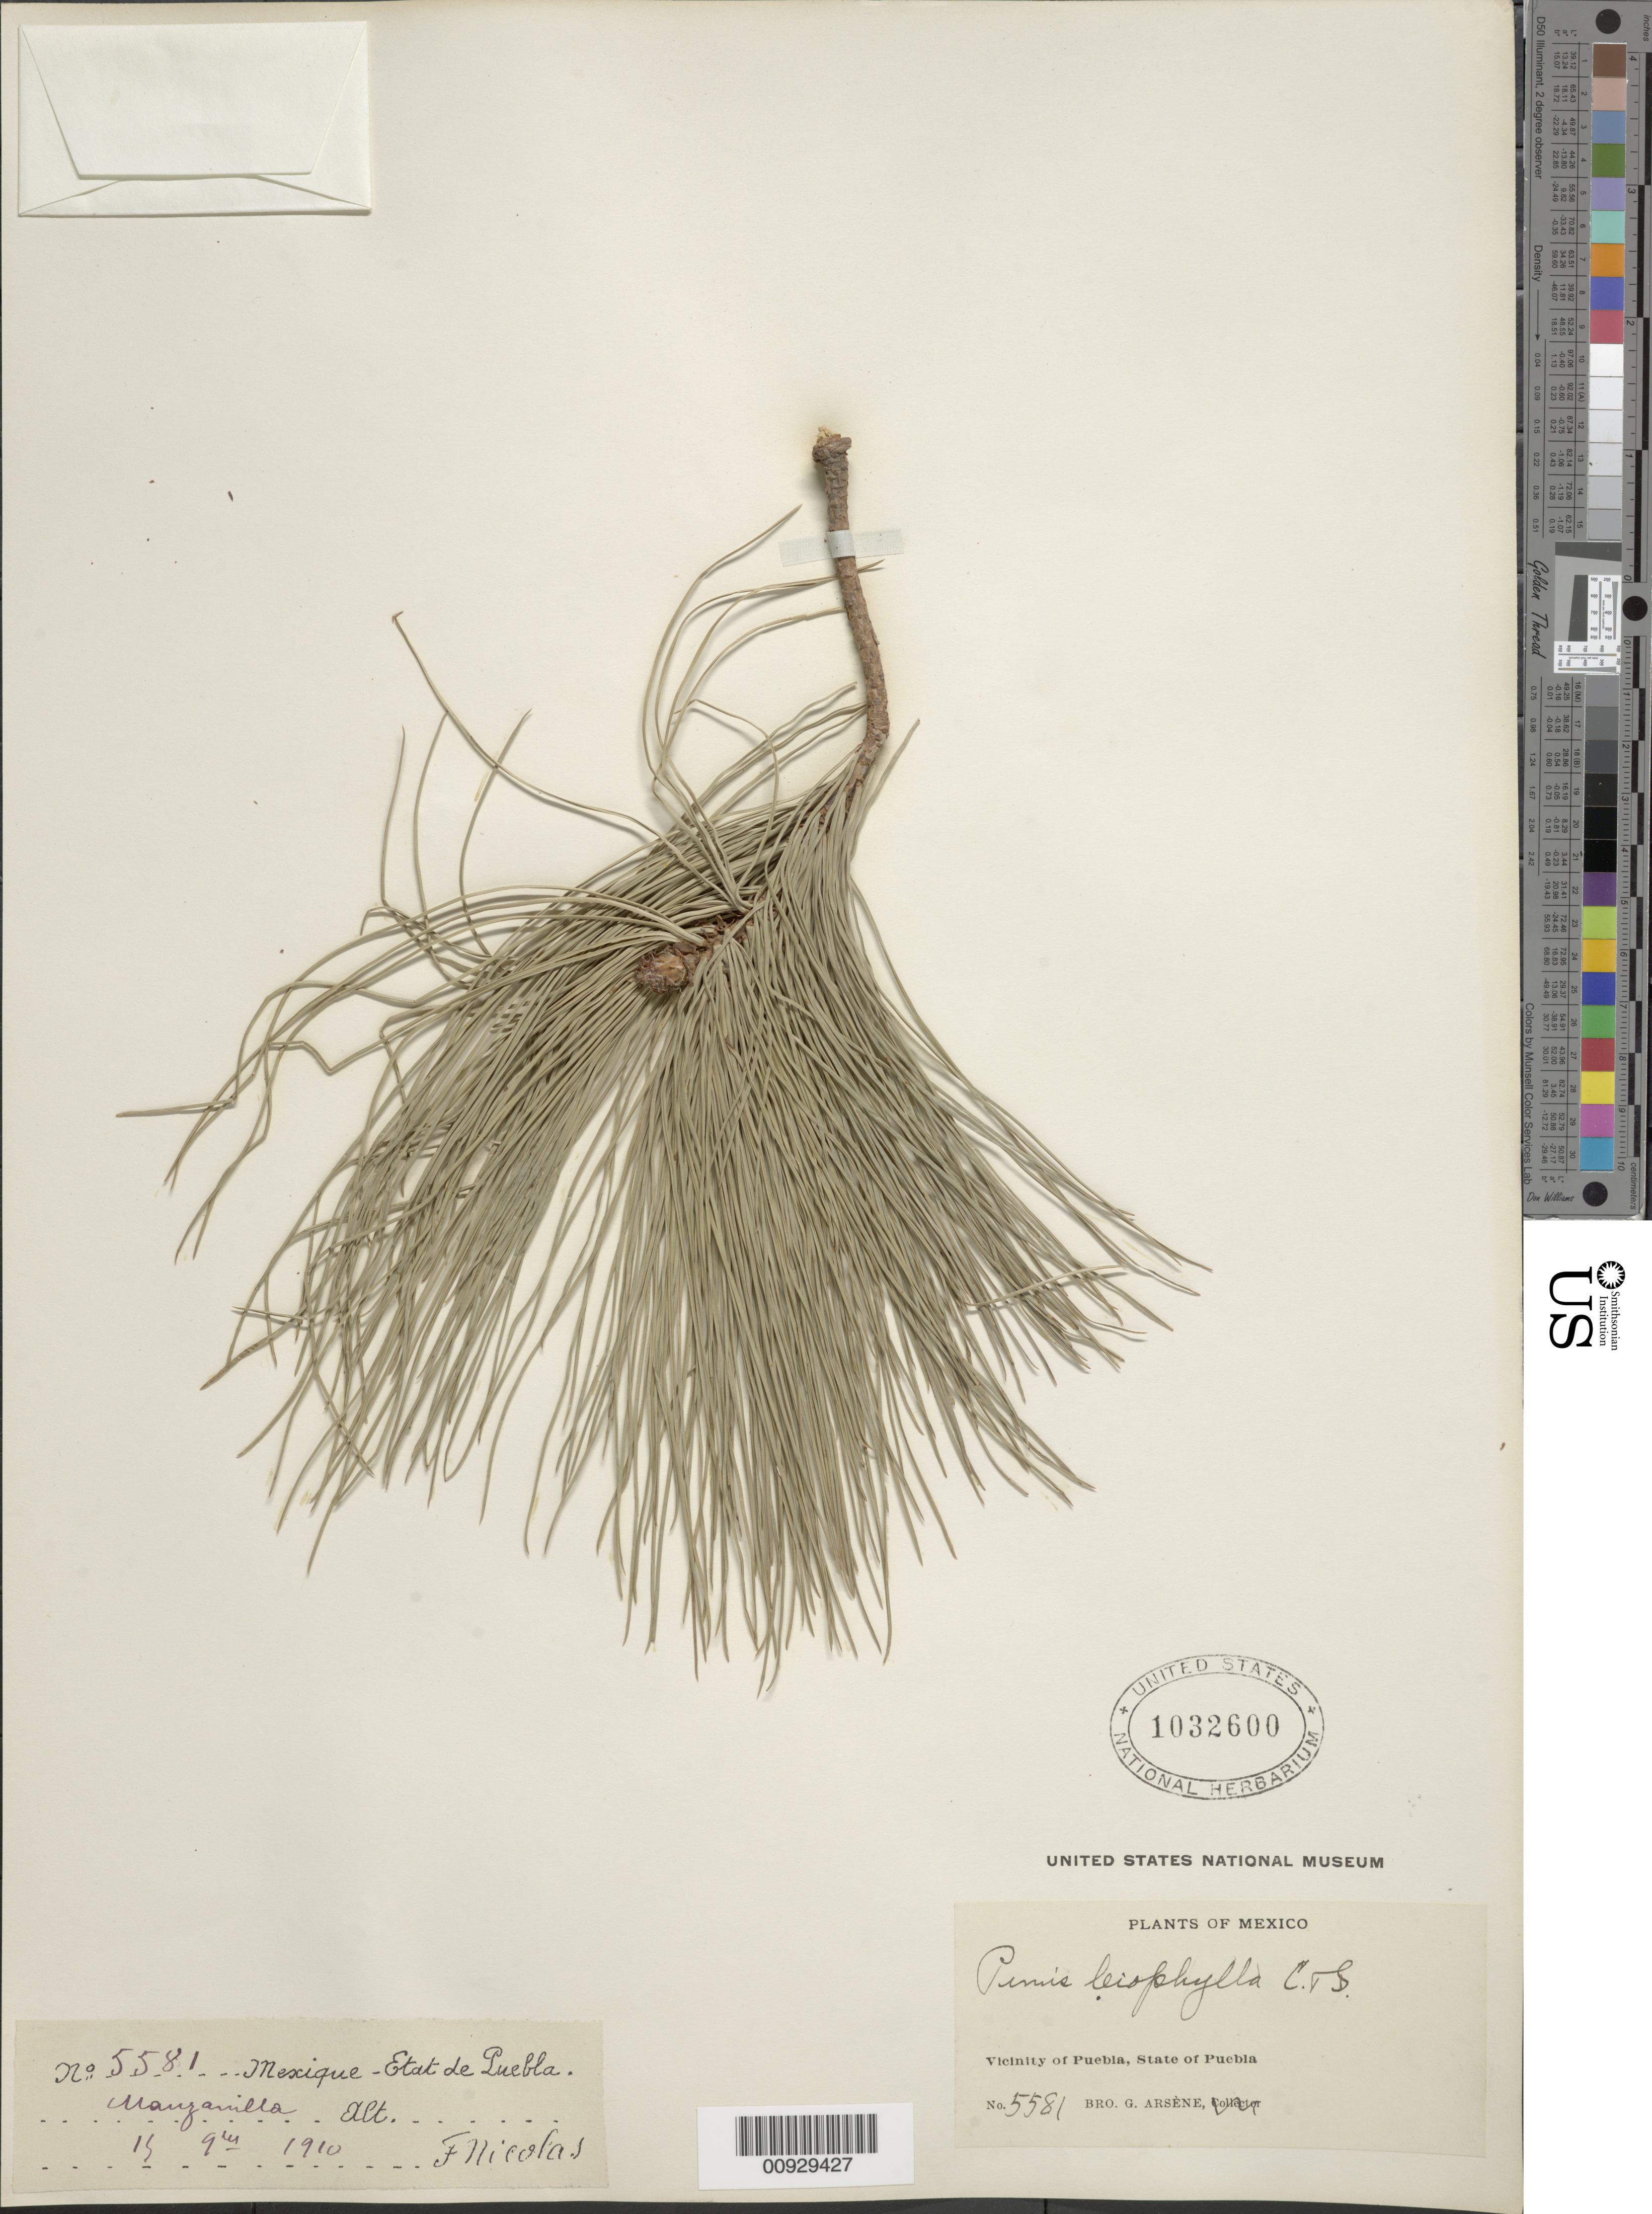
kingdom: Plantae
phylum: Tracheophyta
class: Pinopsida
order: Pinales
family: Pinaceae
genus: Pinus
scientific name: Pinus leiophylla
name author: Schiede ex Schltdl. & Cham.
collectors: B. Nicolas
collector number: Arsène, Bro. G. No. 5581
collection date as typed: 15 Sep 1910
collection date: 1910-09-15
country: Mexico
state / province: Puebla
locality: Manzanilla. Vicinity of Puebla, State of Puebla.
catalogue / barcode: US 1032600